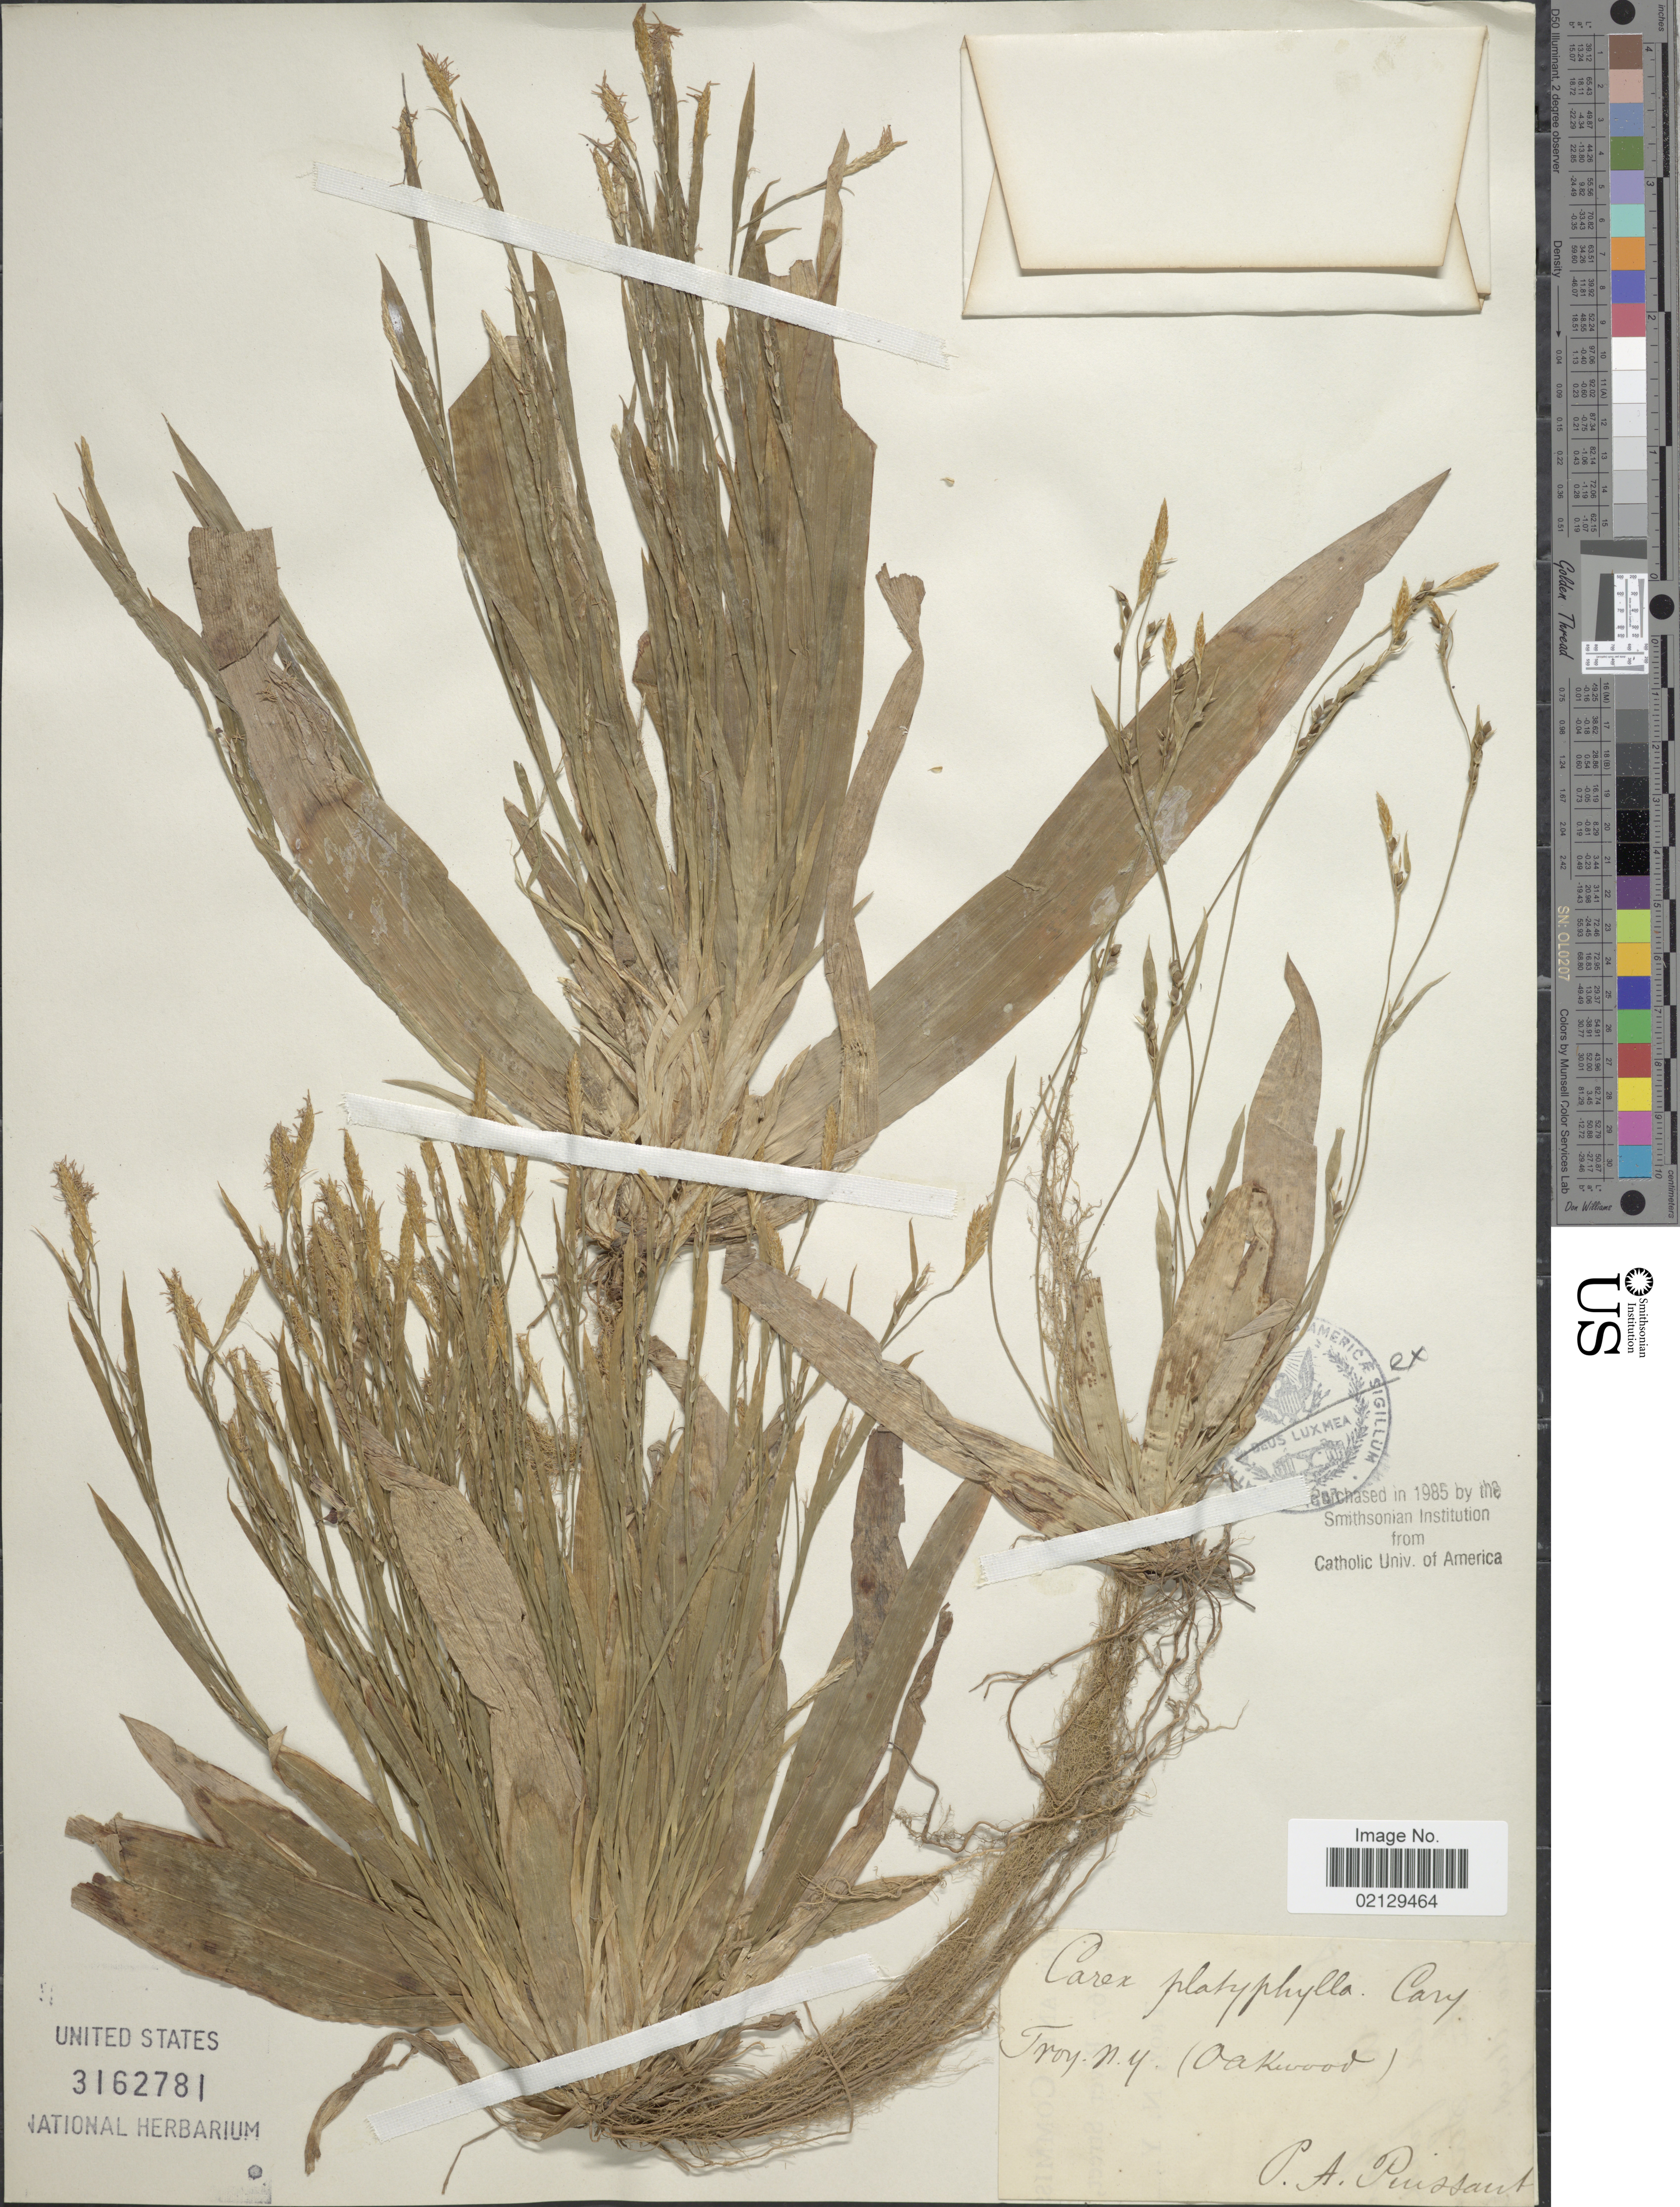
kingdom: Plantae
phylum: Tracheophyta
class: Liliopsida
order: Poales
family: Cyperaceae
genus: Carex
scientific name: Carex platyphylla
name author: J. Carey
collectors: P. Puissant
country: United States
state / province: New York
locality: Troy, N.Y. (Oakwood)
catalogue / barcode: US 3162781